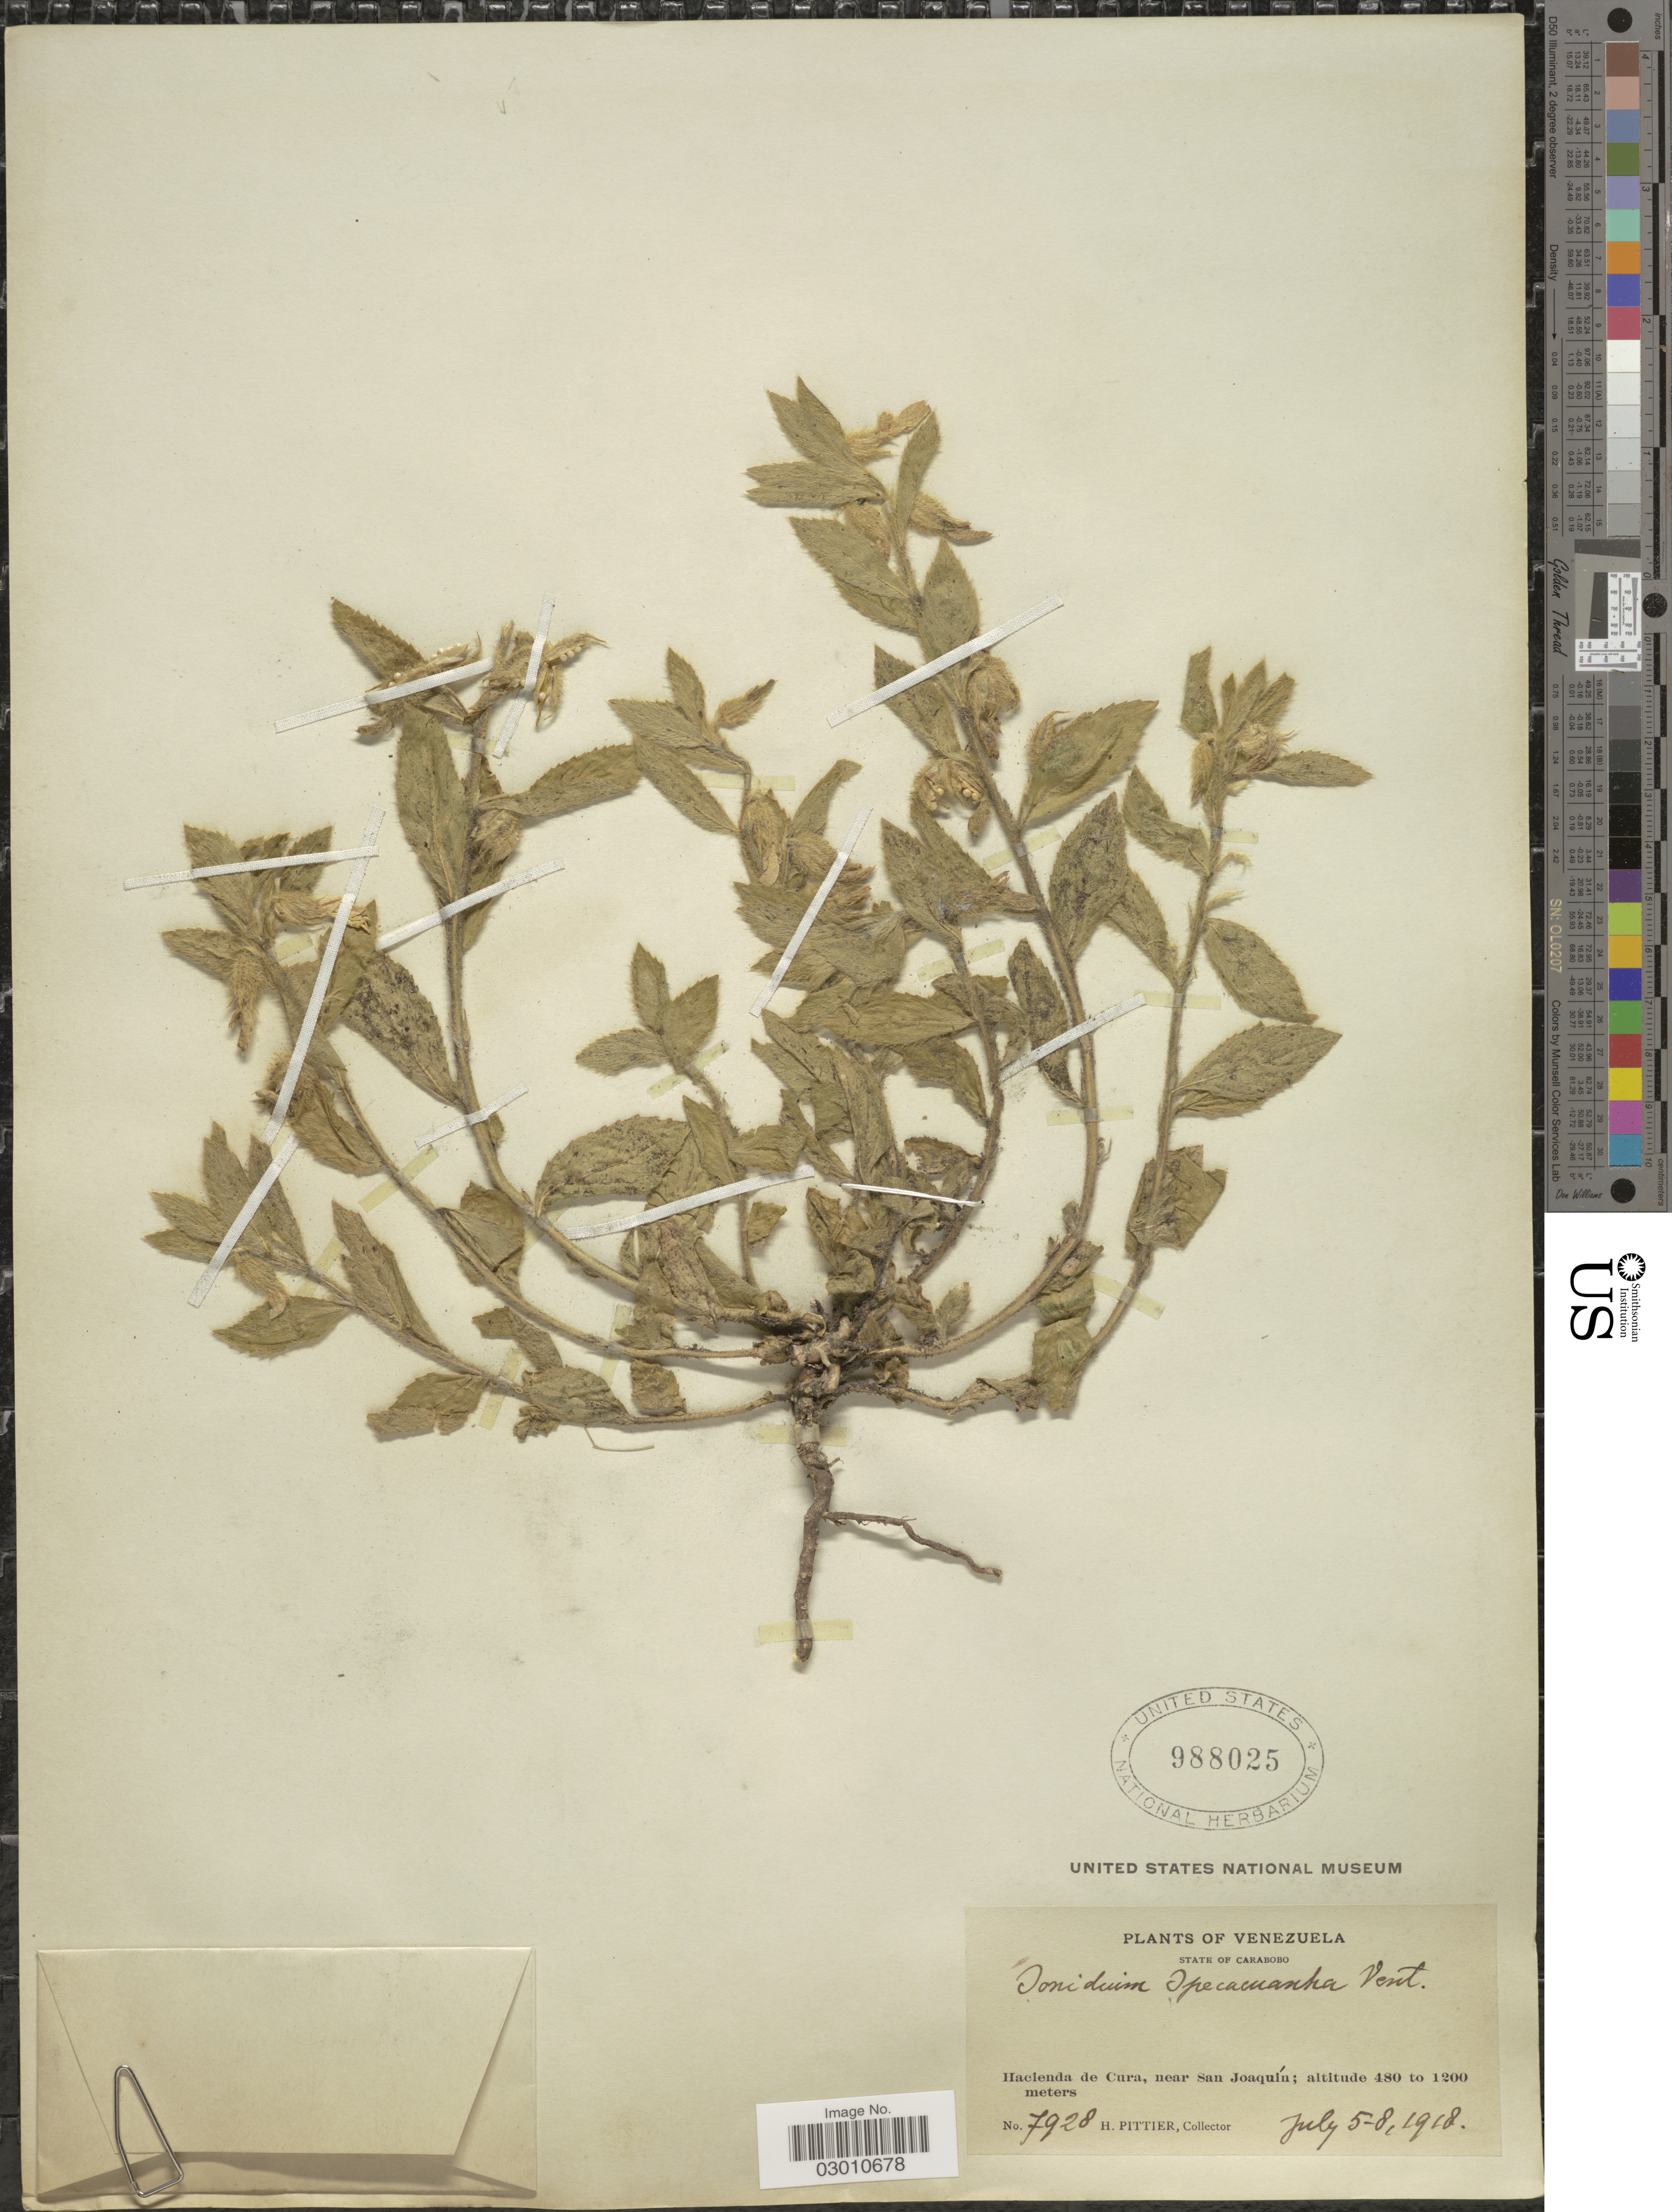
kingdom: Plantae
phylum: Tracheophyta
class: Magnoliopsida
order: Malpighiales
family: Violaceae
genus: Pombalia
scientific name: Pombalia calceolaria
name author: (L.) Paula-Souza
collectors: H. F. Pittier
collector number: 7928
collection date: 1918-07-05/1918-07-08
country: Venezuela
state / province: Carabobo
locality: Hacienda de Cura, near San Joaquín.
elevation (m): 480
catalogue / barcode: US 988025